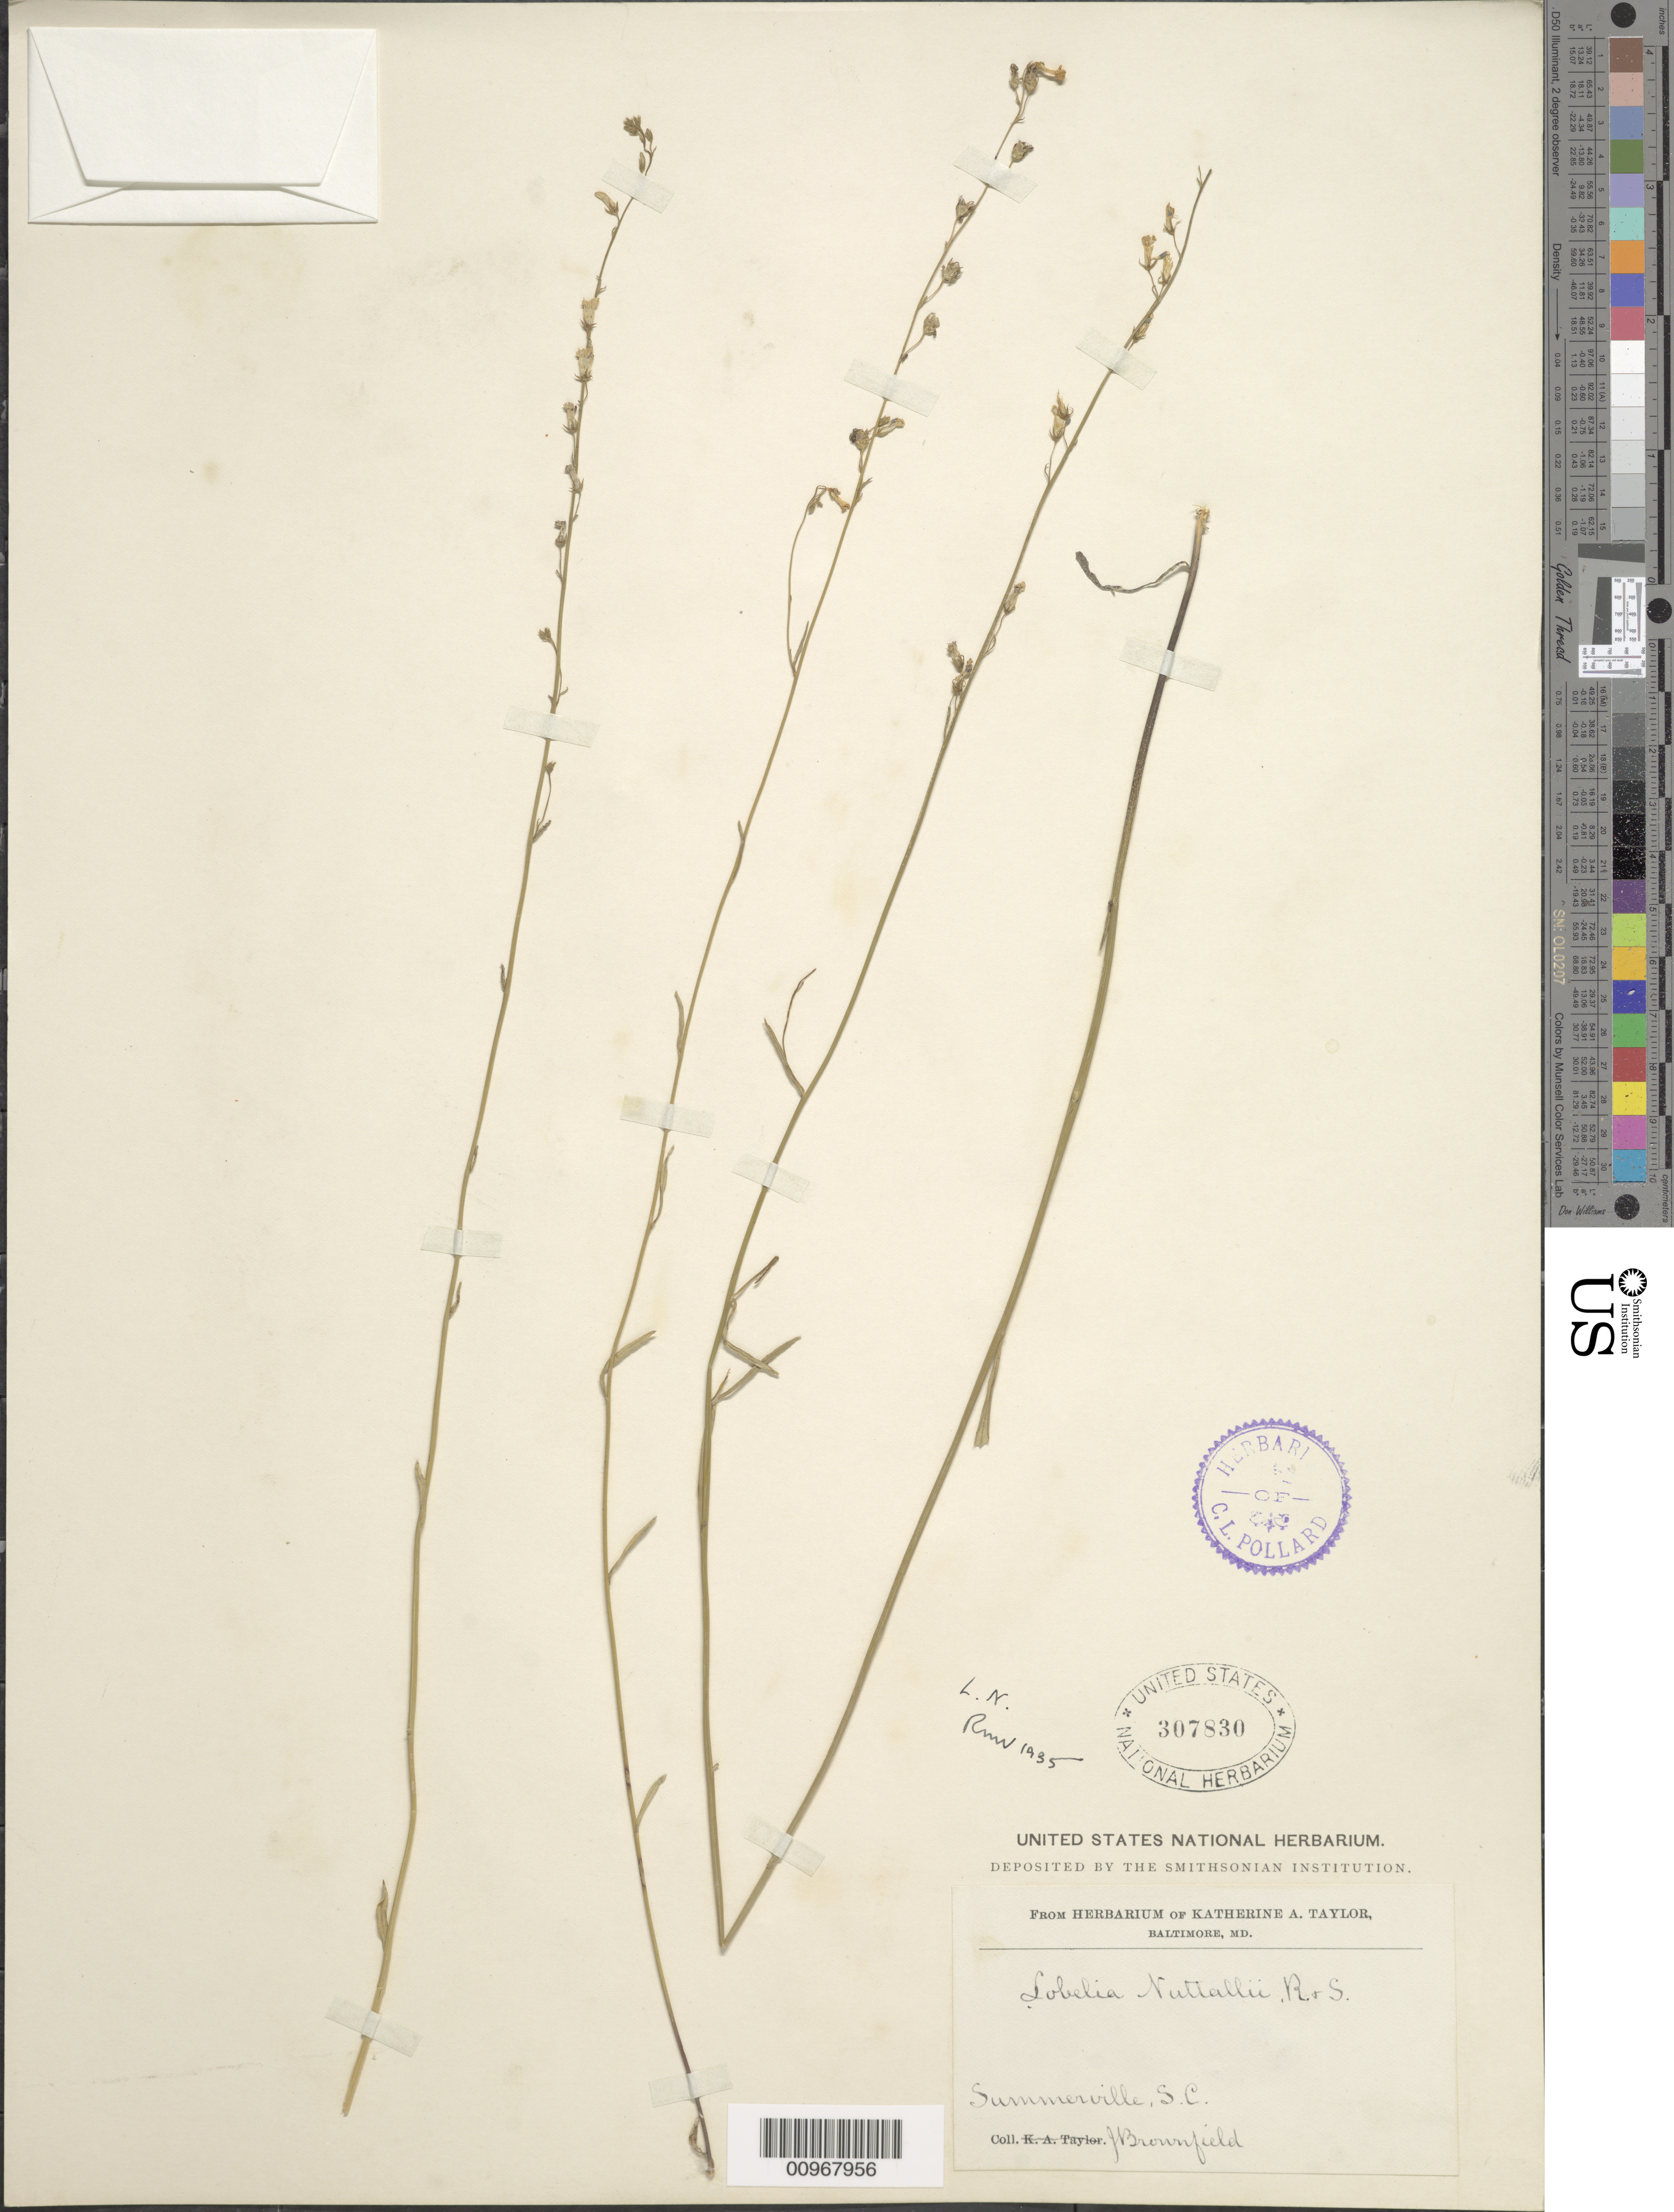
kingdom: Plantae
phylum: Tracheophyta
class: Magnoliopsida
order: Asterales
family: Campanulaceae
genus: Lobelia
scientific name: Lobelia nuttallii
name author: Schult.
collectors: J. Brownfield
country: United States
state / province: South Carolina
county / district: Dorchester, Berkeley, Charleston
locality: Summerville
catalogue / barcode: US 307830